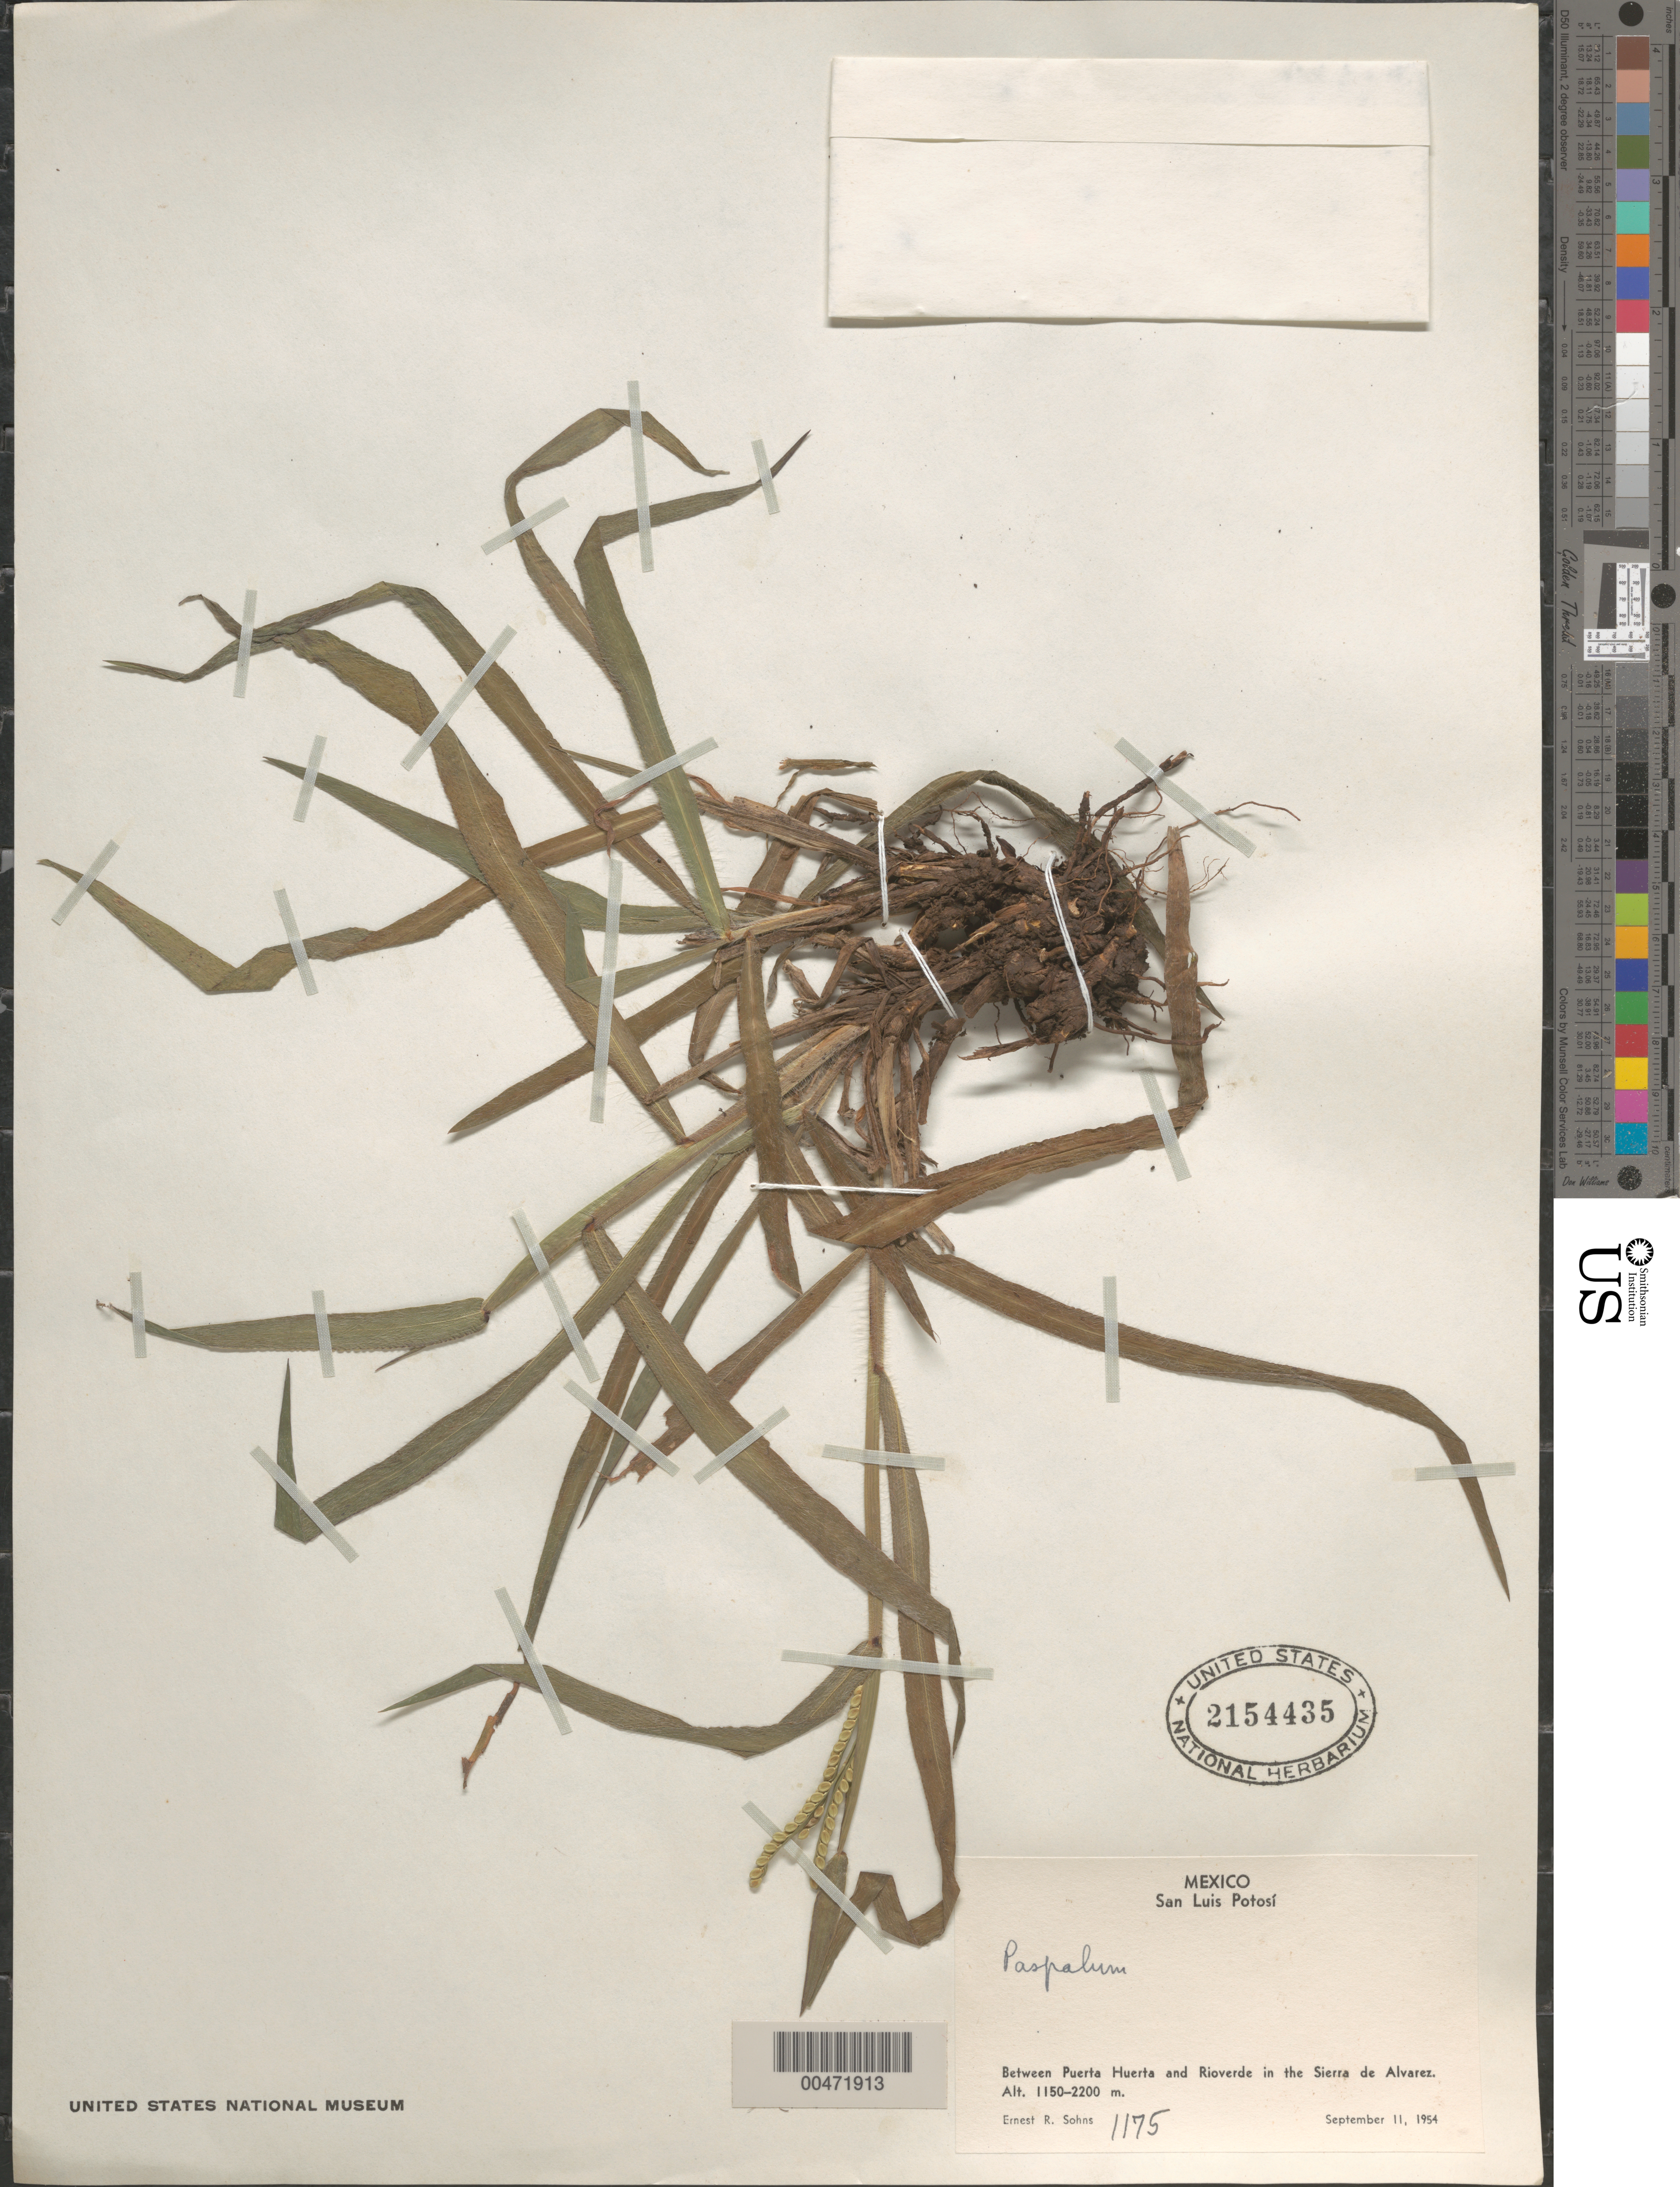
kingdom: Plantae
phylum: Tracheophyta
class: Liliopsida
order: Poales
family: Poaceae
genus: Paspalum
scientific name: Paspalum sp.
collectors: E. R. Sohns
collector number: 1175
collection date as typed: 11 Sep 1954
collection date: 1954-09-11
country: Mexico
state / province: San Luis Potosi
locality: Between Puerta Huerta & Rioverde in the Sierra de Alvarez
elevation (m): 1150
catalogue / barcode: US 2154435